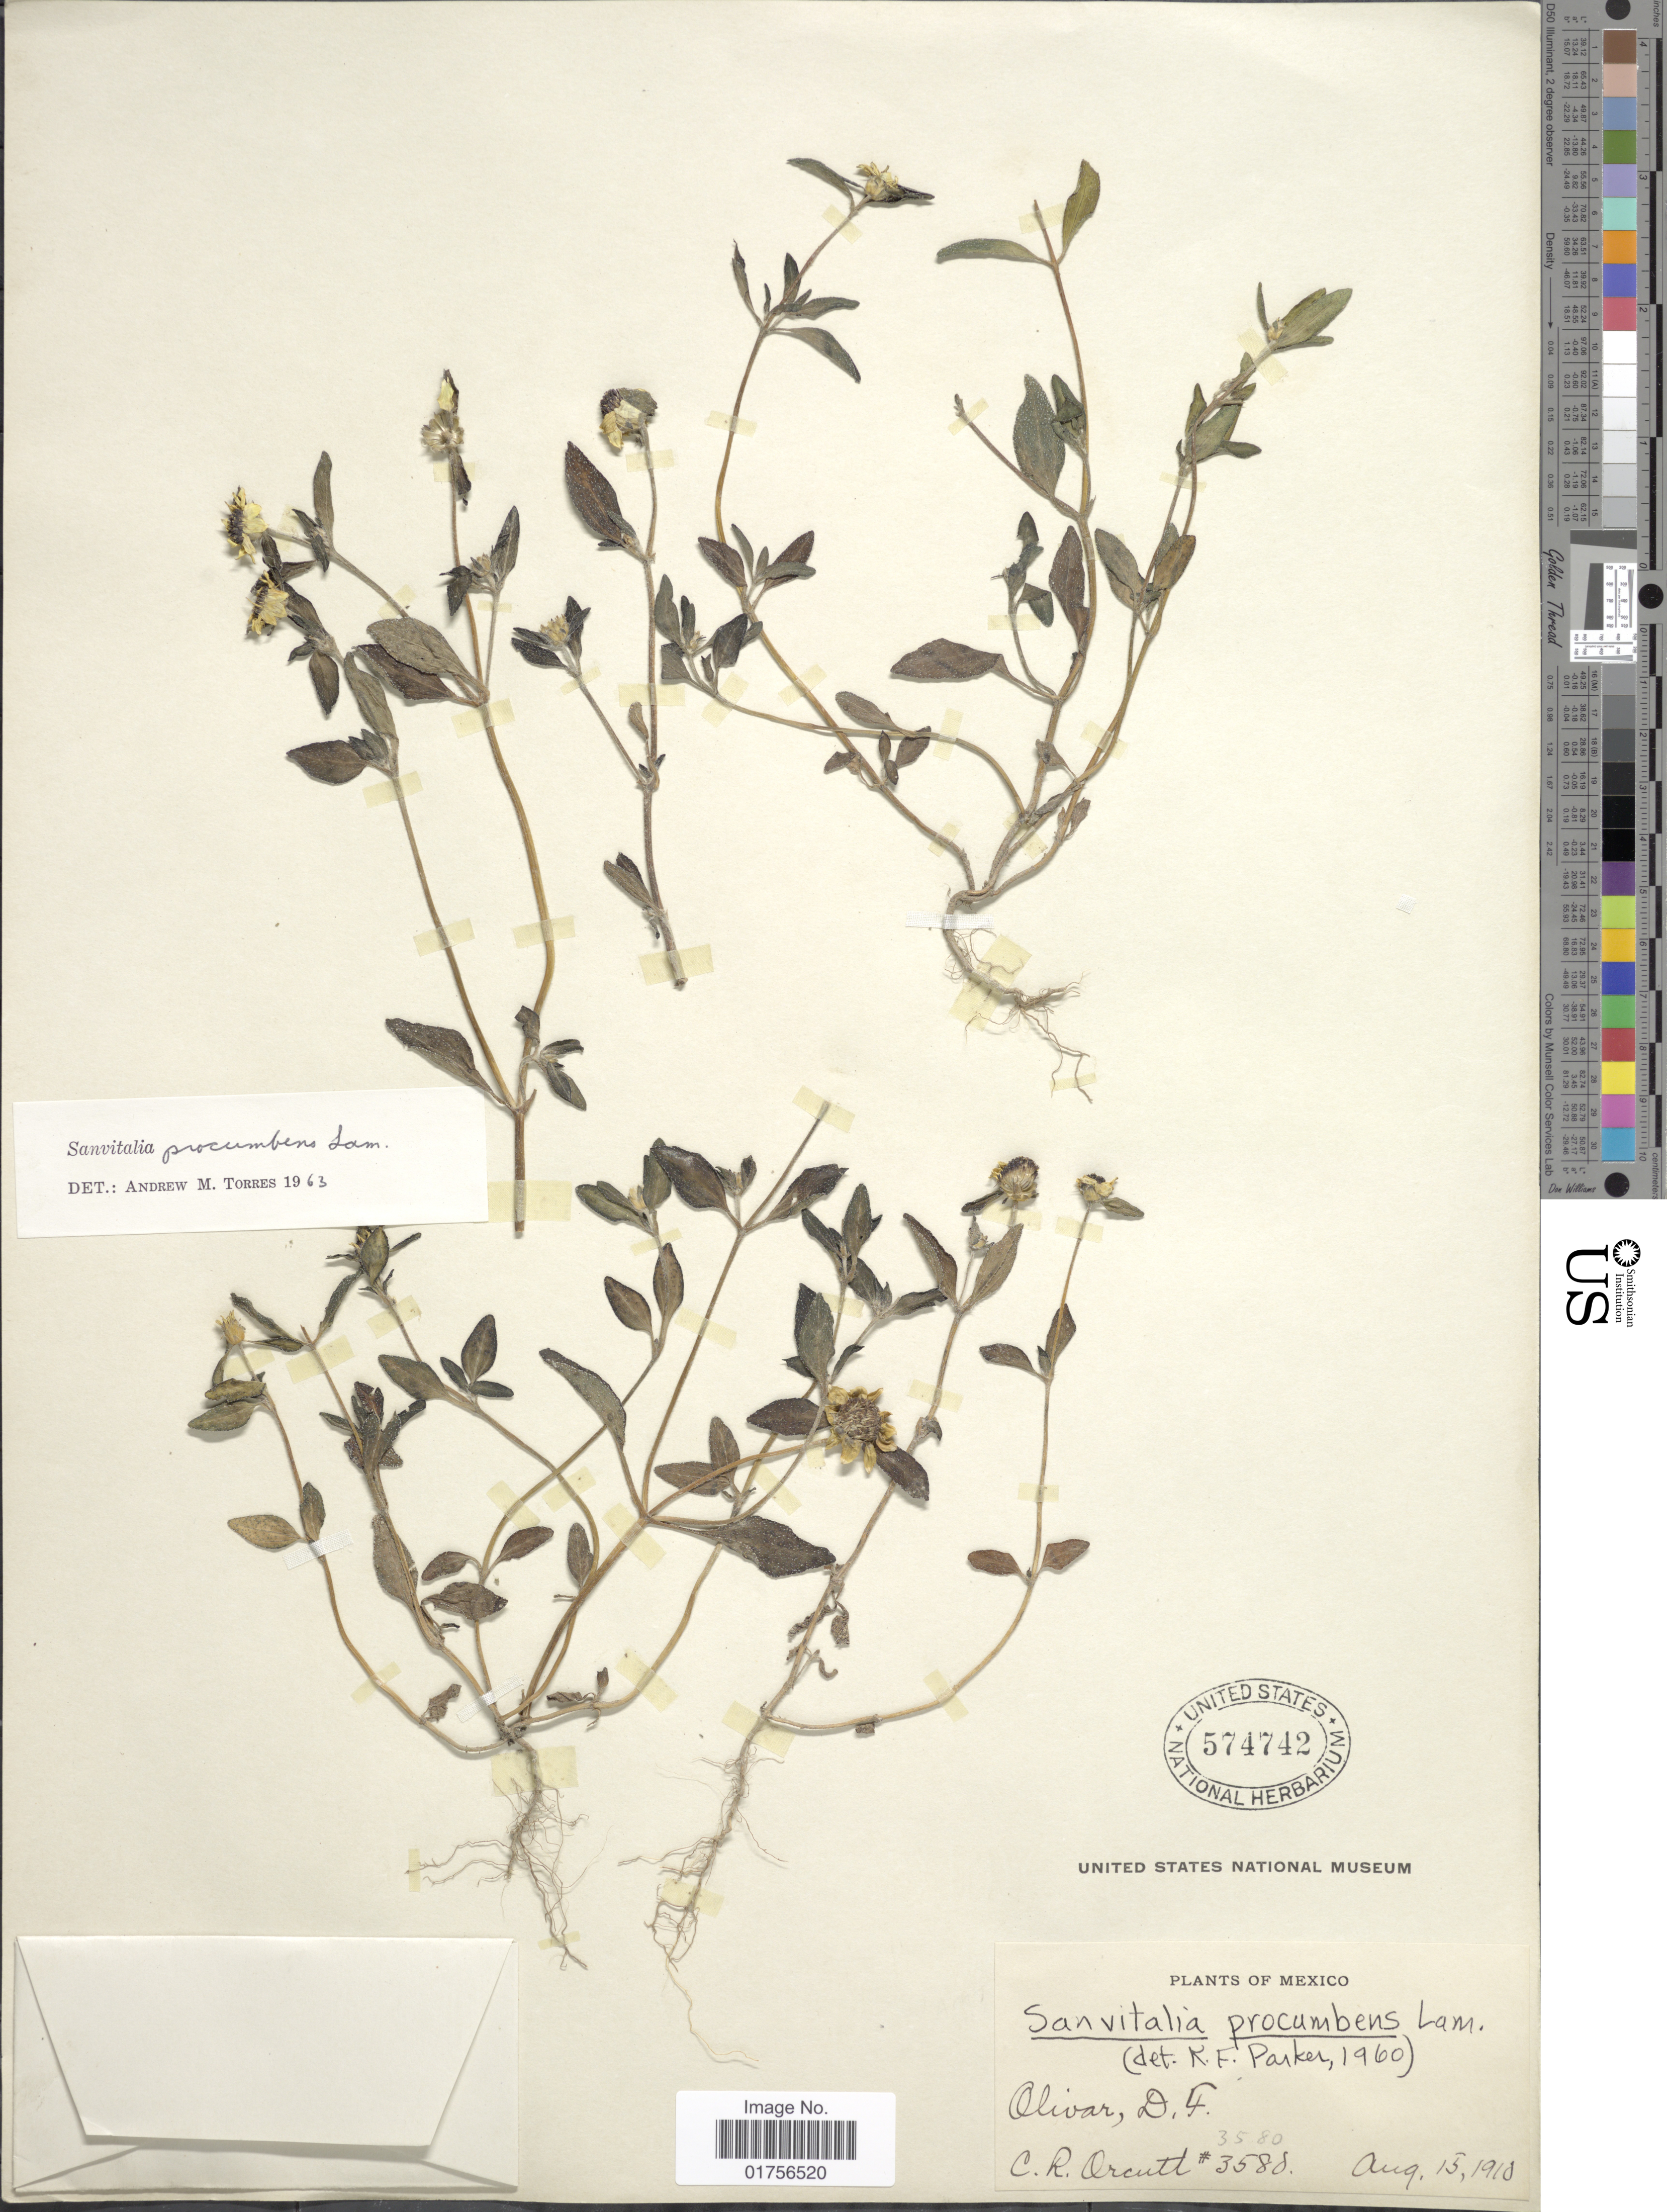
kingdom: Plantae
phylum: Tracheophyta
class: Magnoliopsida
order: Asterales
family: Asteraceae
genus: Sanvitalia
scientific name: Sanvitalia procumbens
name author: Lam.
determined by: Skibicki, Samuel V.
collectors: C. R. Orcutt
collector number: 3580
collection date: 1910-08-15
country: Mexico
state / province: Distrito Federal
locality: Olivar, D. F.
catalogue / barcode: US 574742